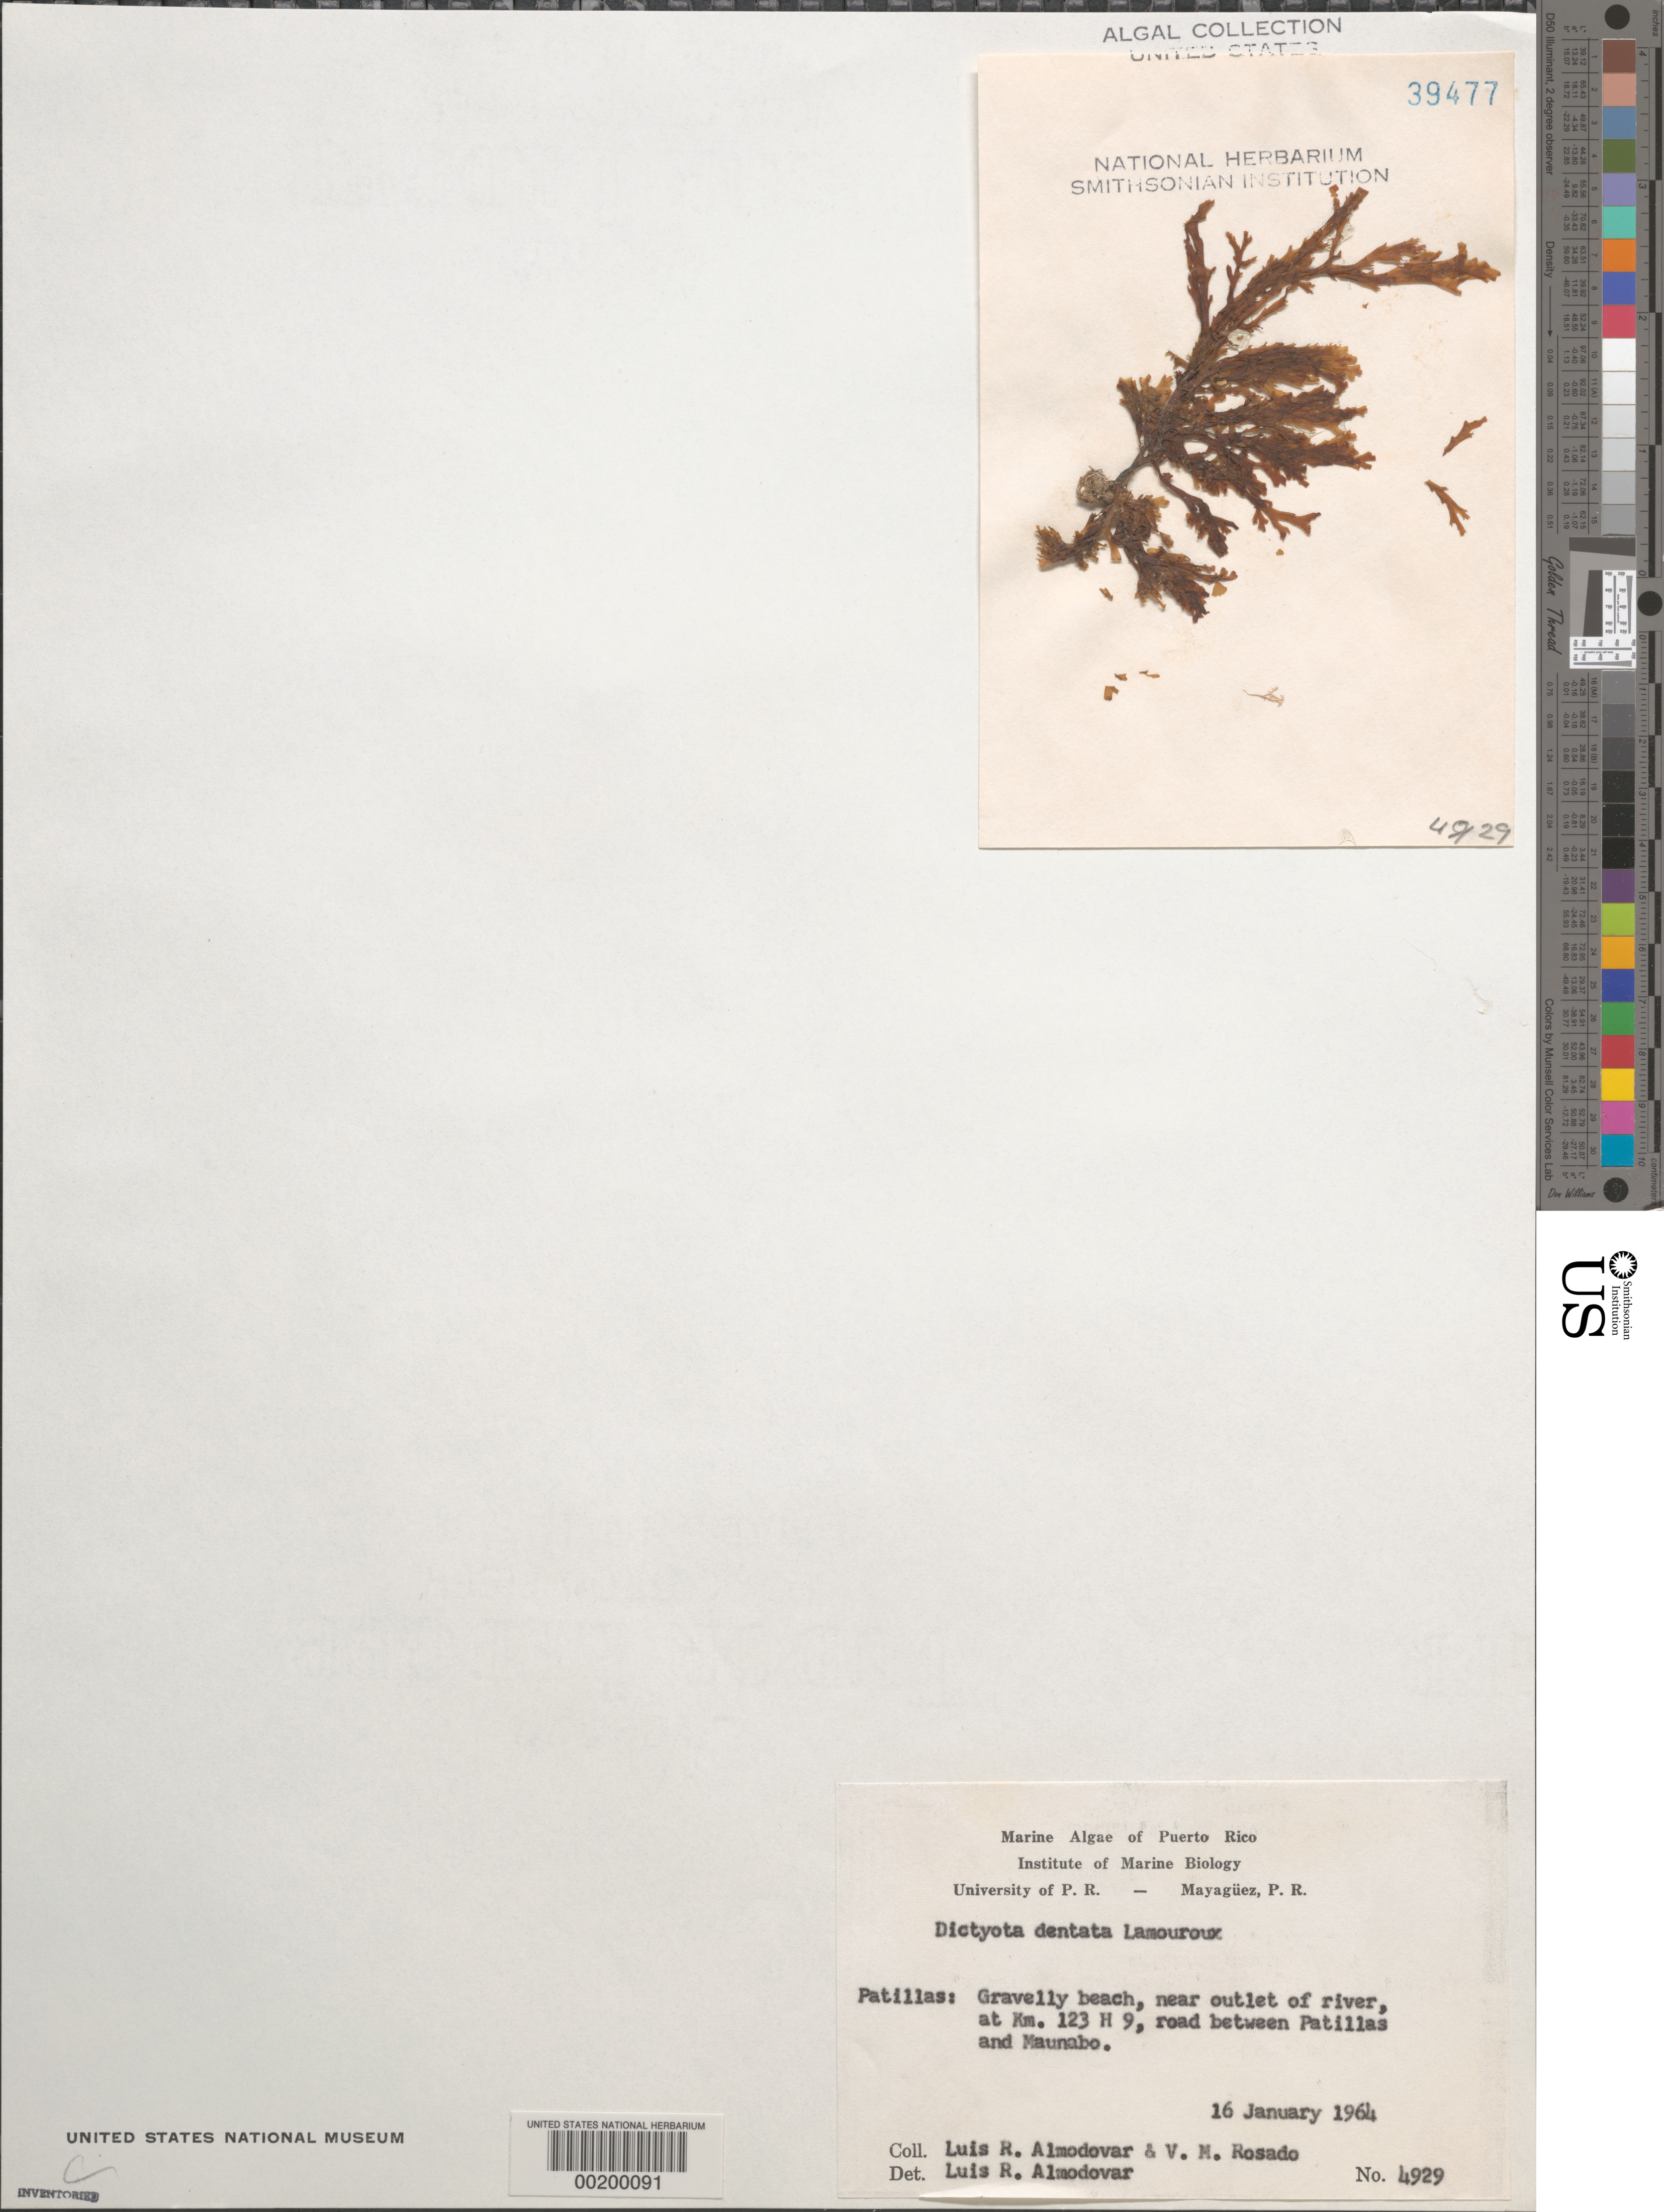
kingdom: Chromista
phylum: Ochrophyta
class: Phaeophyceae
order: Dictyotales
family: Dictyotaceae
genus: Dictyota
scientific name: Dictyota mertensii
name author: (C. Mart.) Kütz.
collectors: L. Almodovar & V. Rosado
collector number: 4929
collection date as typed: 16 Jan 1964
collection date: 1964-01-16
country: Puerto Rico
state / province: Patillas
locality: Road between patillas and maunabo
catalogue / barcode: US 39477